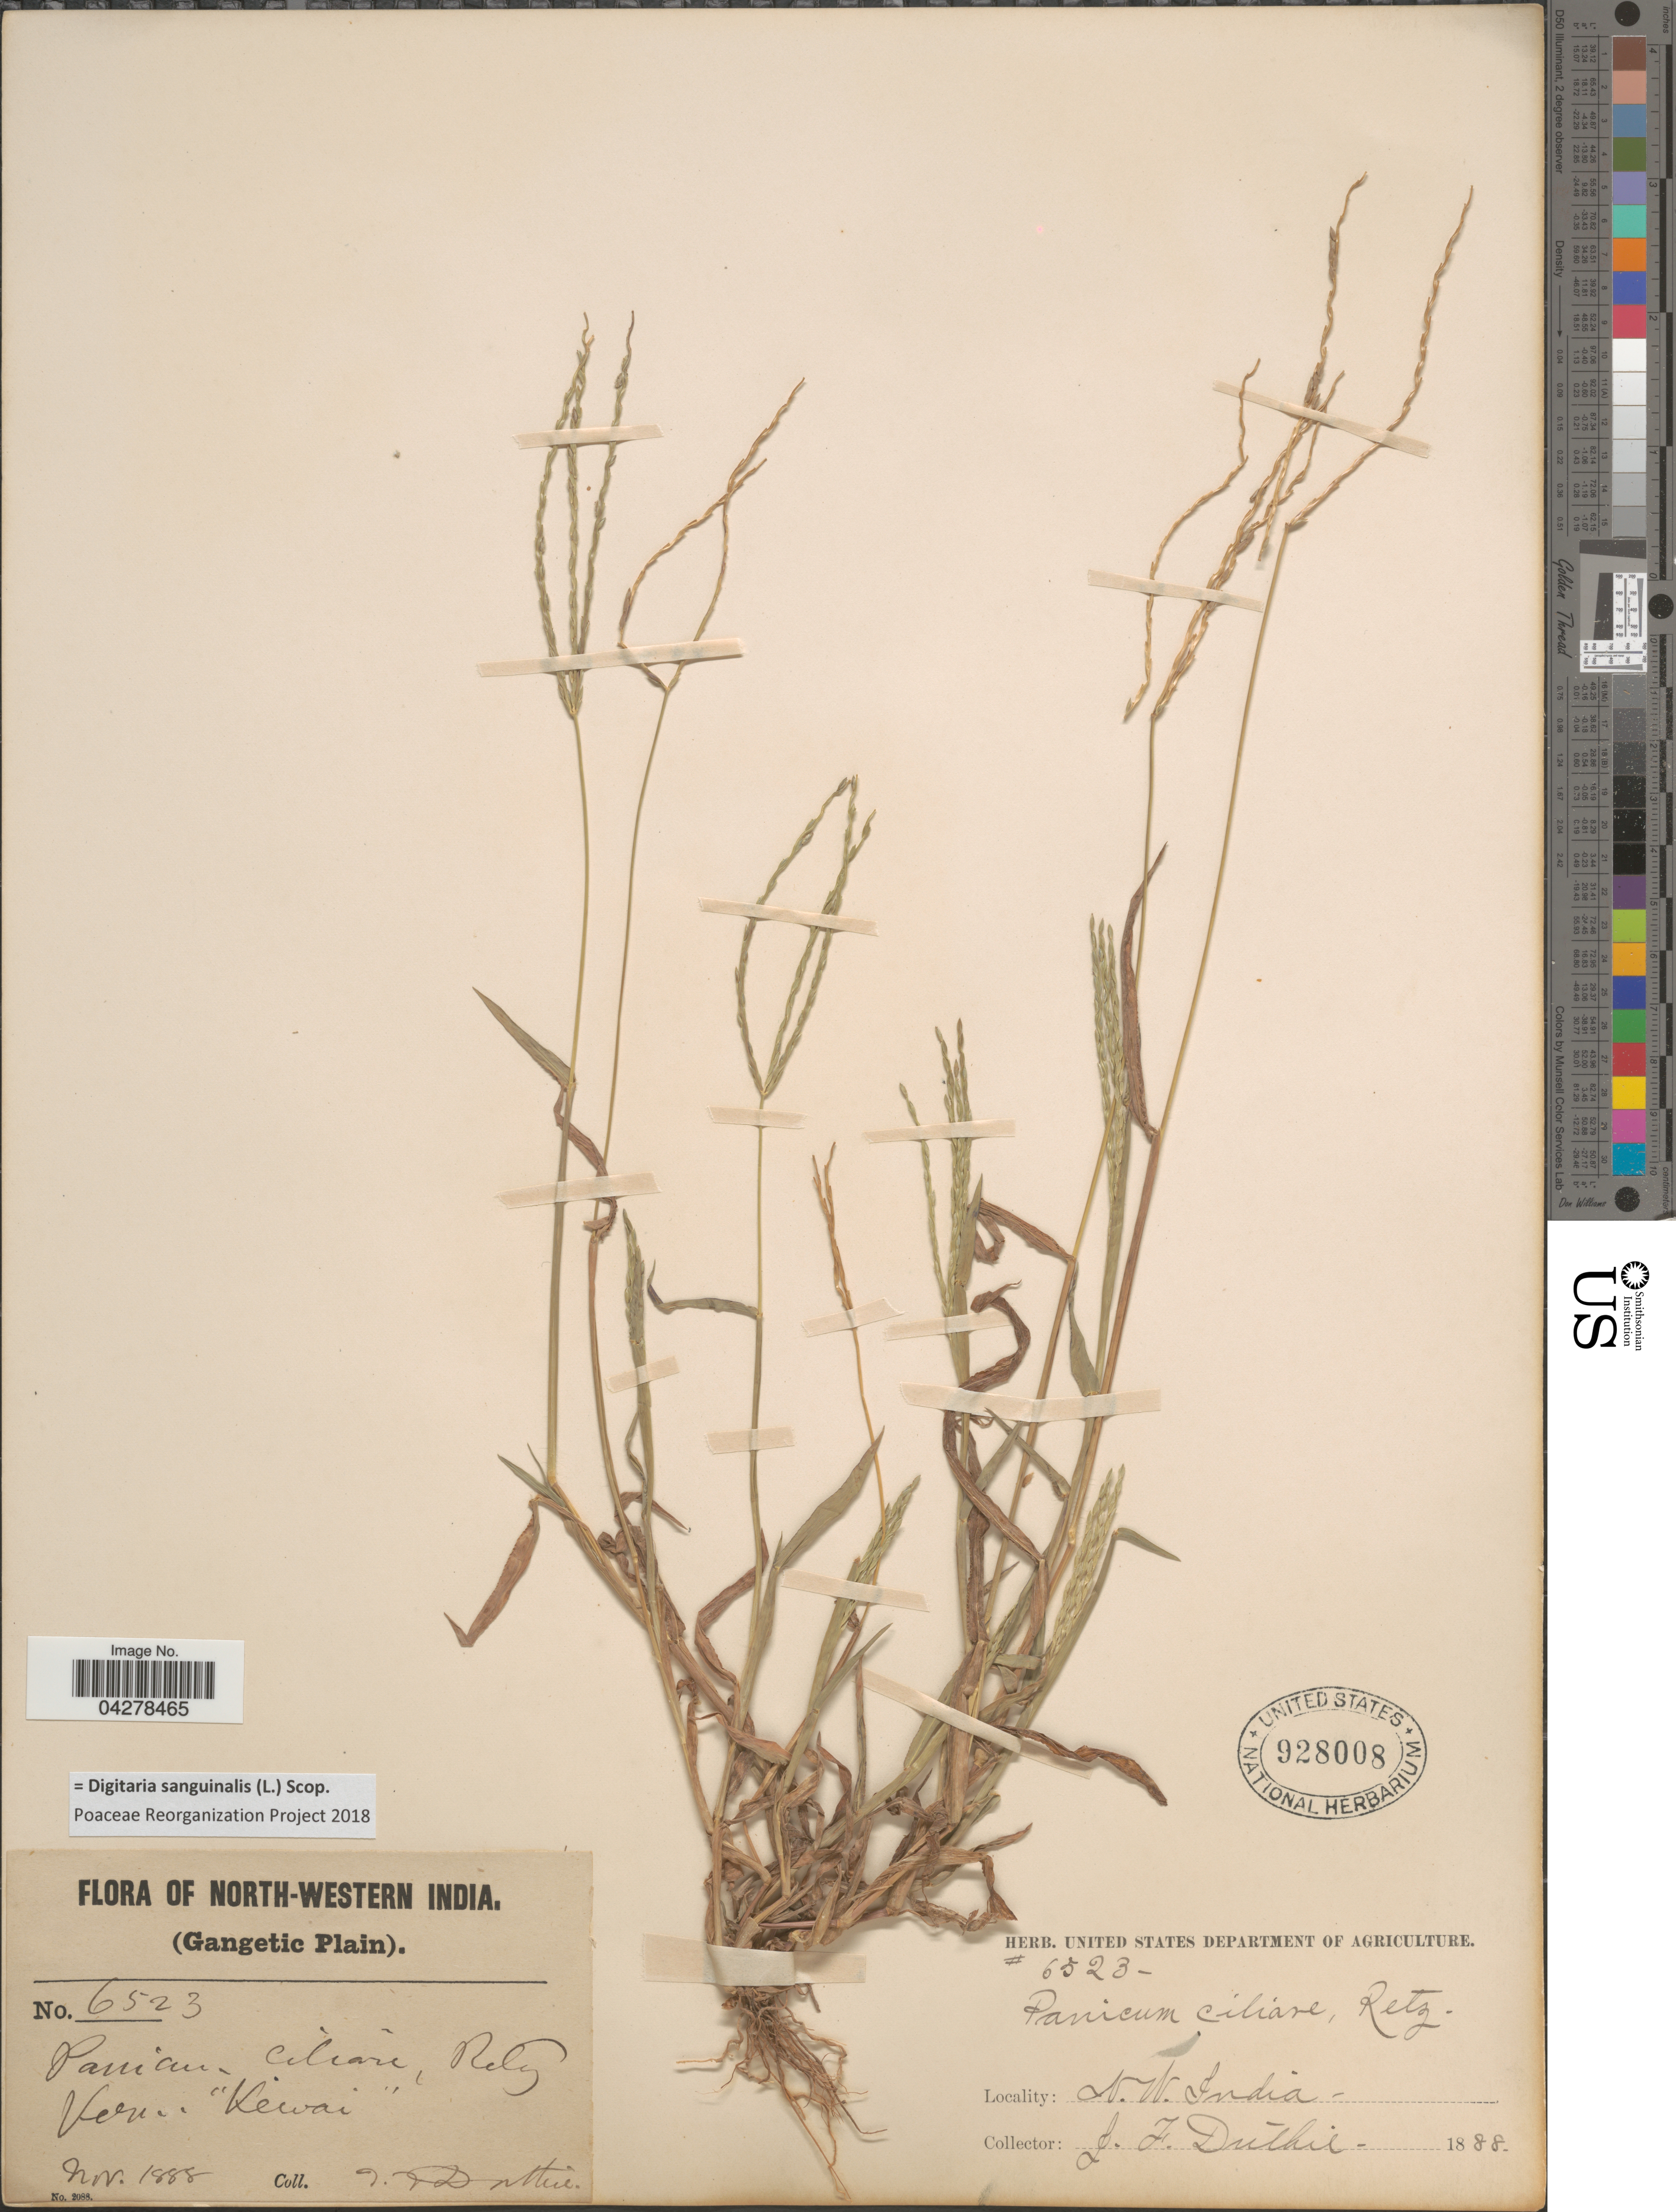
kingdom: Plantae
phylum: Tracheophyta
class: Liliopsida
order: Poales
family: Poaceae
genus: Digitaria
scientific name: Digitaria sanguinalis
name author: (L.) Scop.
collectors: J. F. Duthie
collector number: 6523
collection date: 1888-11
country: India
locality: North-Western India. (Gangetic Plain). Vern "Kewai".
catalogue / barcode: US 928008